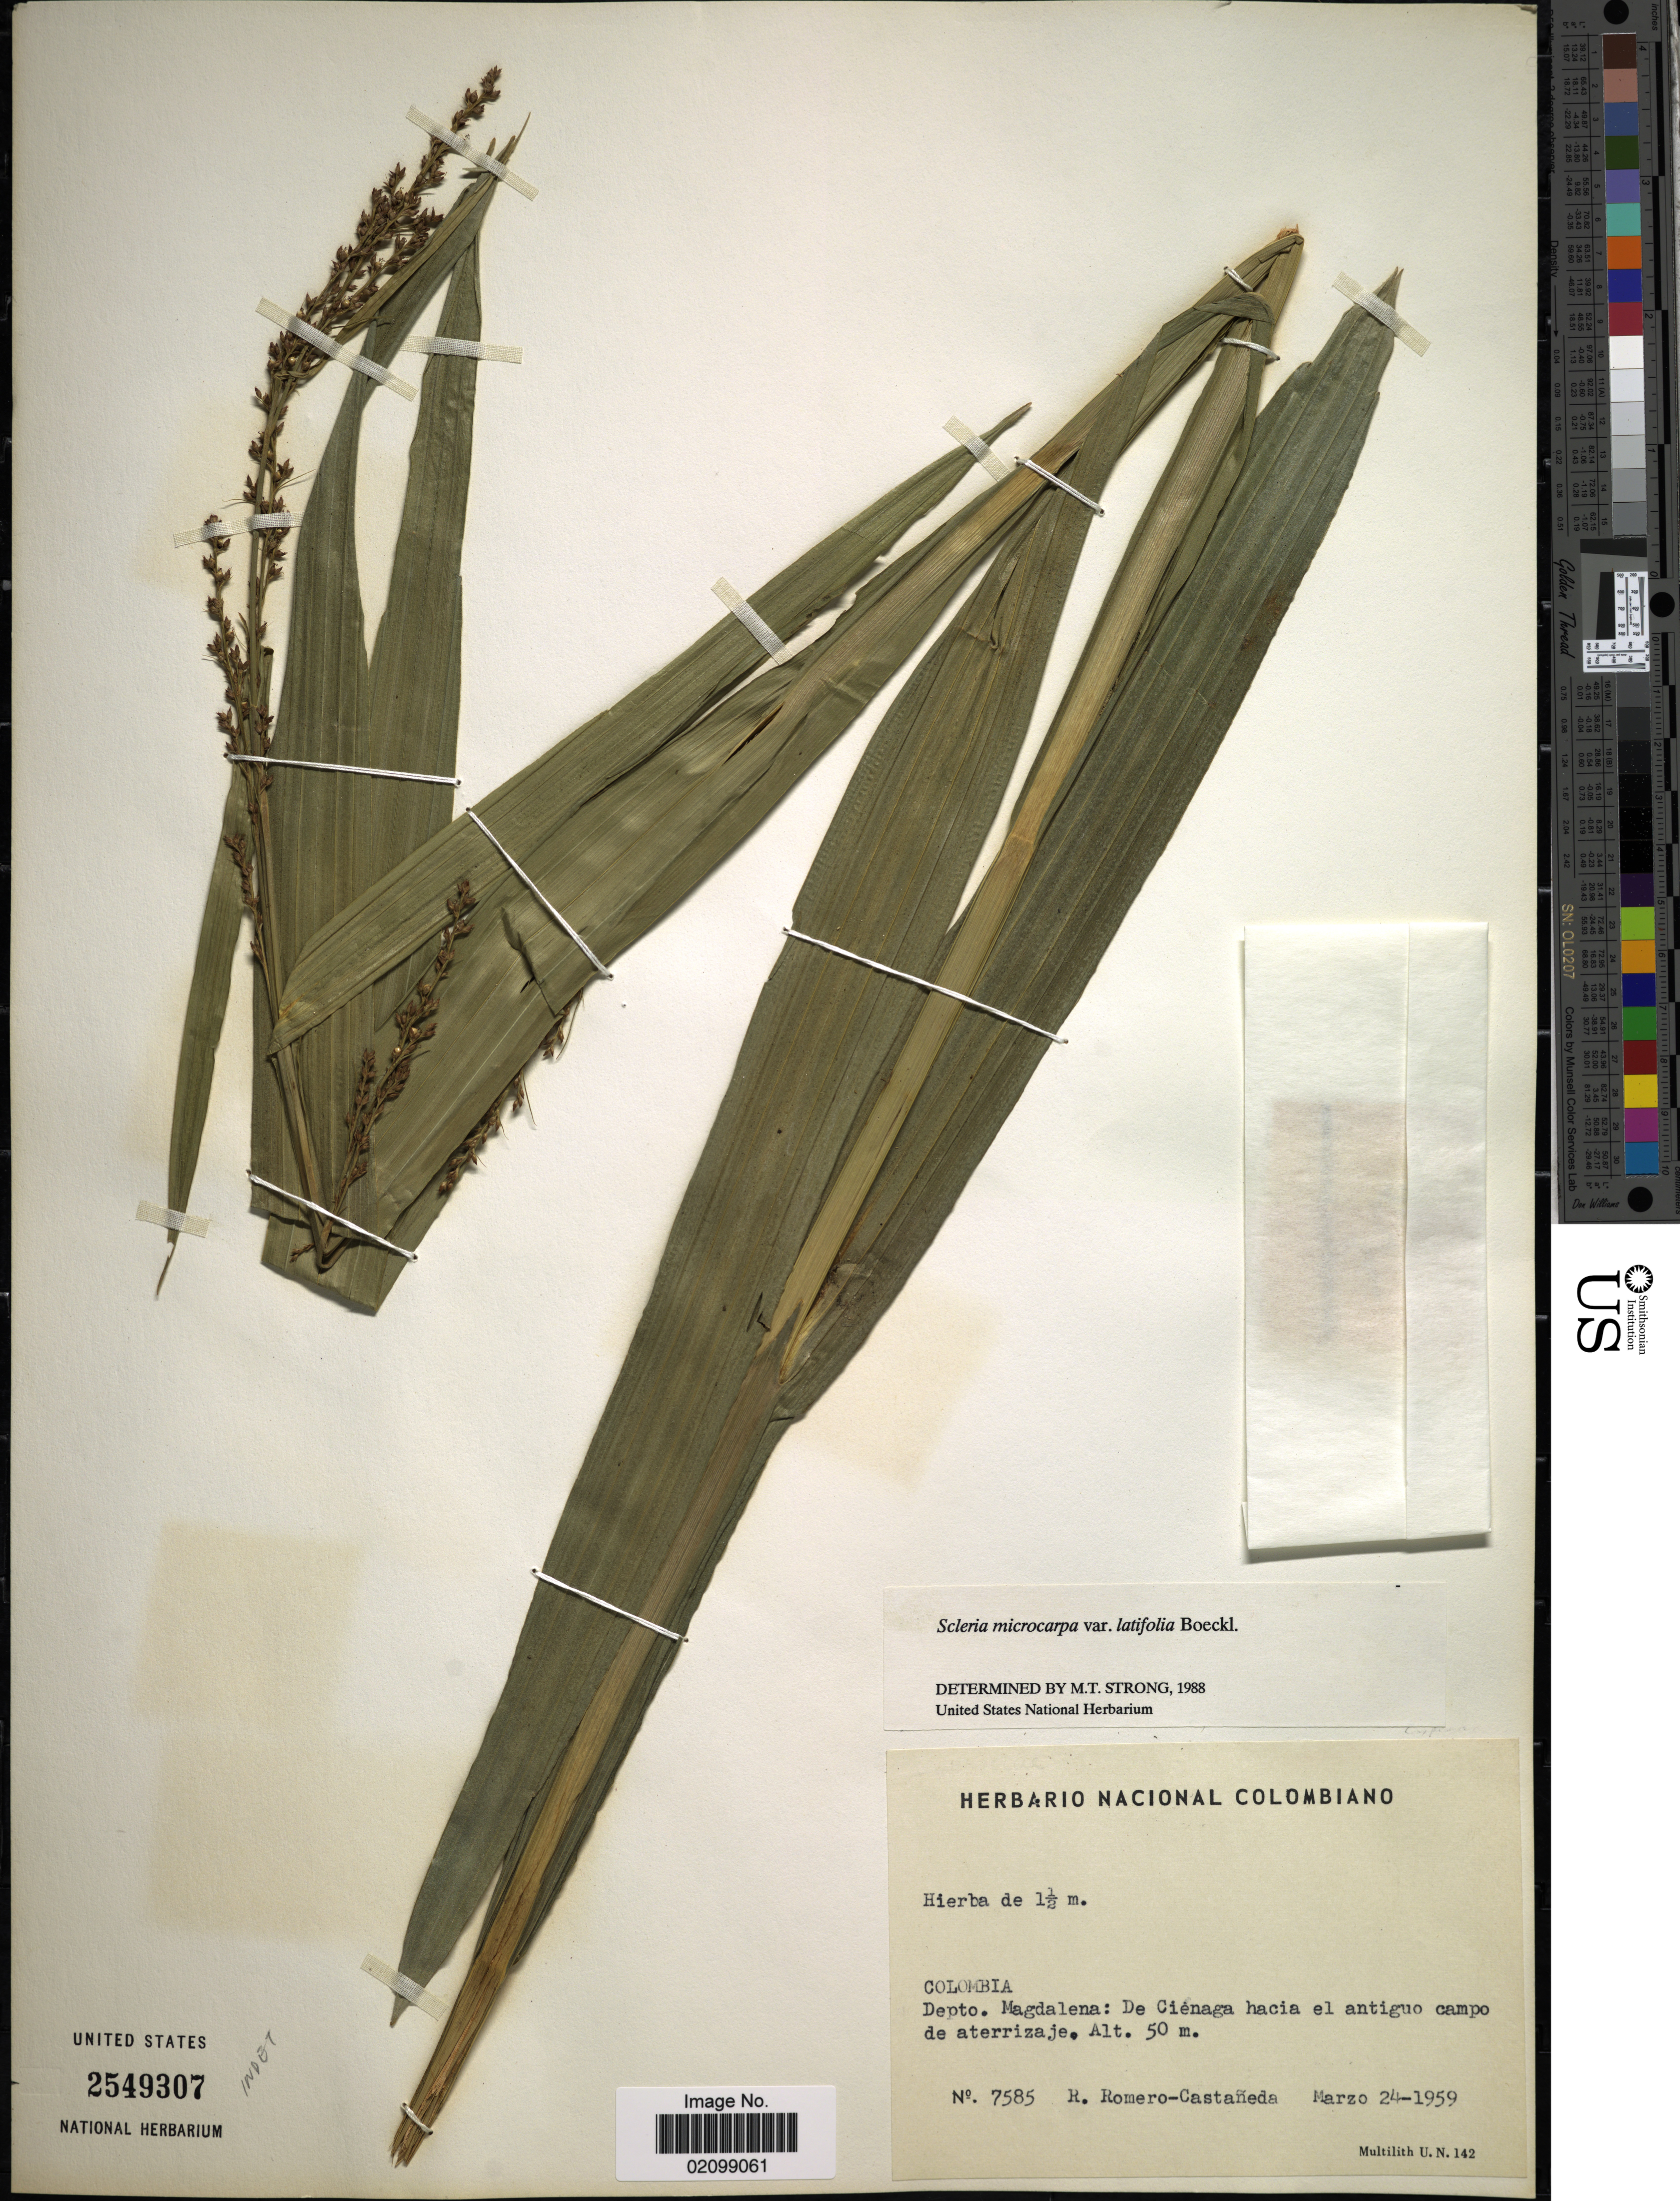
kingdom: Plantae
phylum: Tracheophyta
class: Liliopsida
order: Poales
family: Cyperaceae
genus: Scleria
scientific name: Scleria microcarpa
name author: Nees ex Kunth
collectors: R. Romero Castañeda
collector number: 7585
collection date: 1959-03-24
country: Colombia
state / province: Magdalena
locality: De Cienaga hacia el antiguo campo de aterizaje.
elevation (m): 50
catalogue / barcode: US 2549307